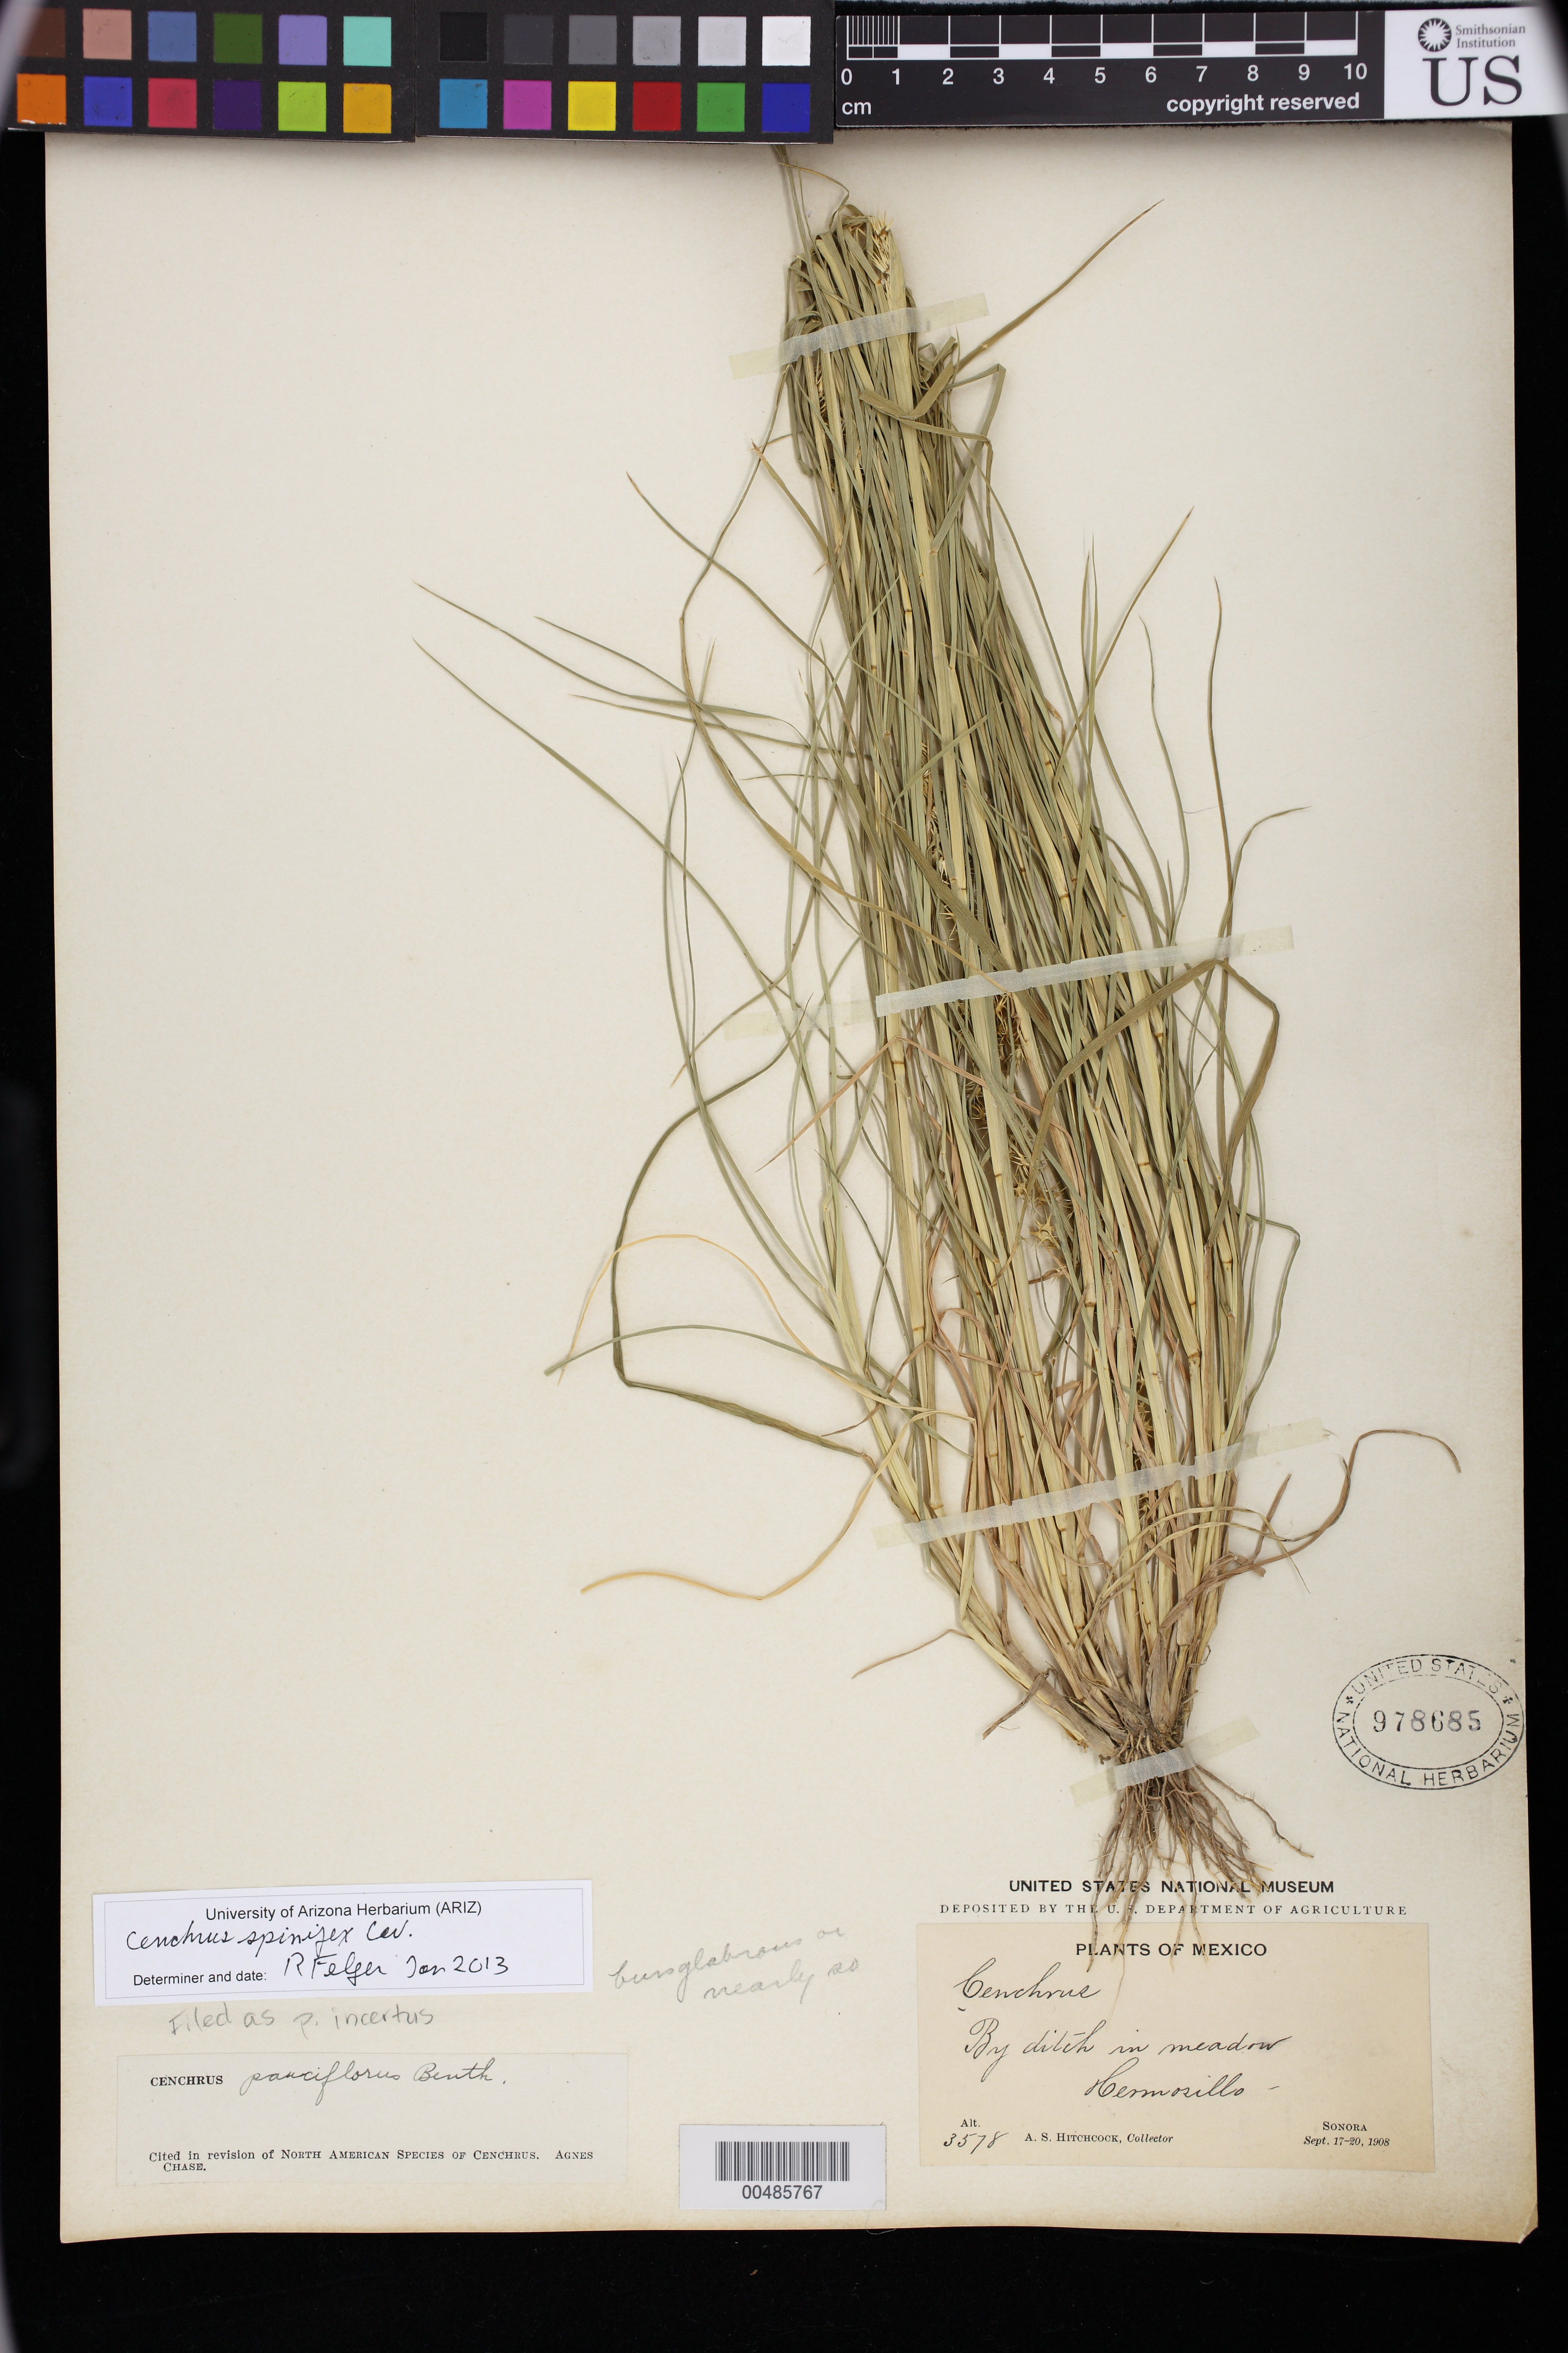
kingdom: Plantae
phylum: Tracheophyta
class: Liliopsida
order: Poales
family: Poaceae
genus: Cenchrus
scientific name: Cenchrus spinifex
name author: Cav.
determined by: Felger, R. S.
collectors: A. S. Hitchcock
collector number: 3578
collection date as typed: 17 Sep 1908 to 20 Sep 1908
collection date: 1908-09-17/1908-09-20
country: Mexico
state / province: Sonora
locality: Hermosillo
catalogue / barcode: US 978685